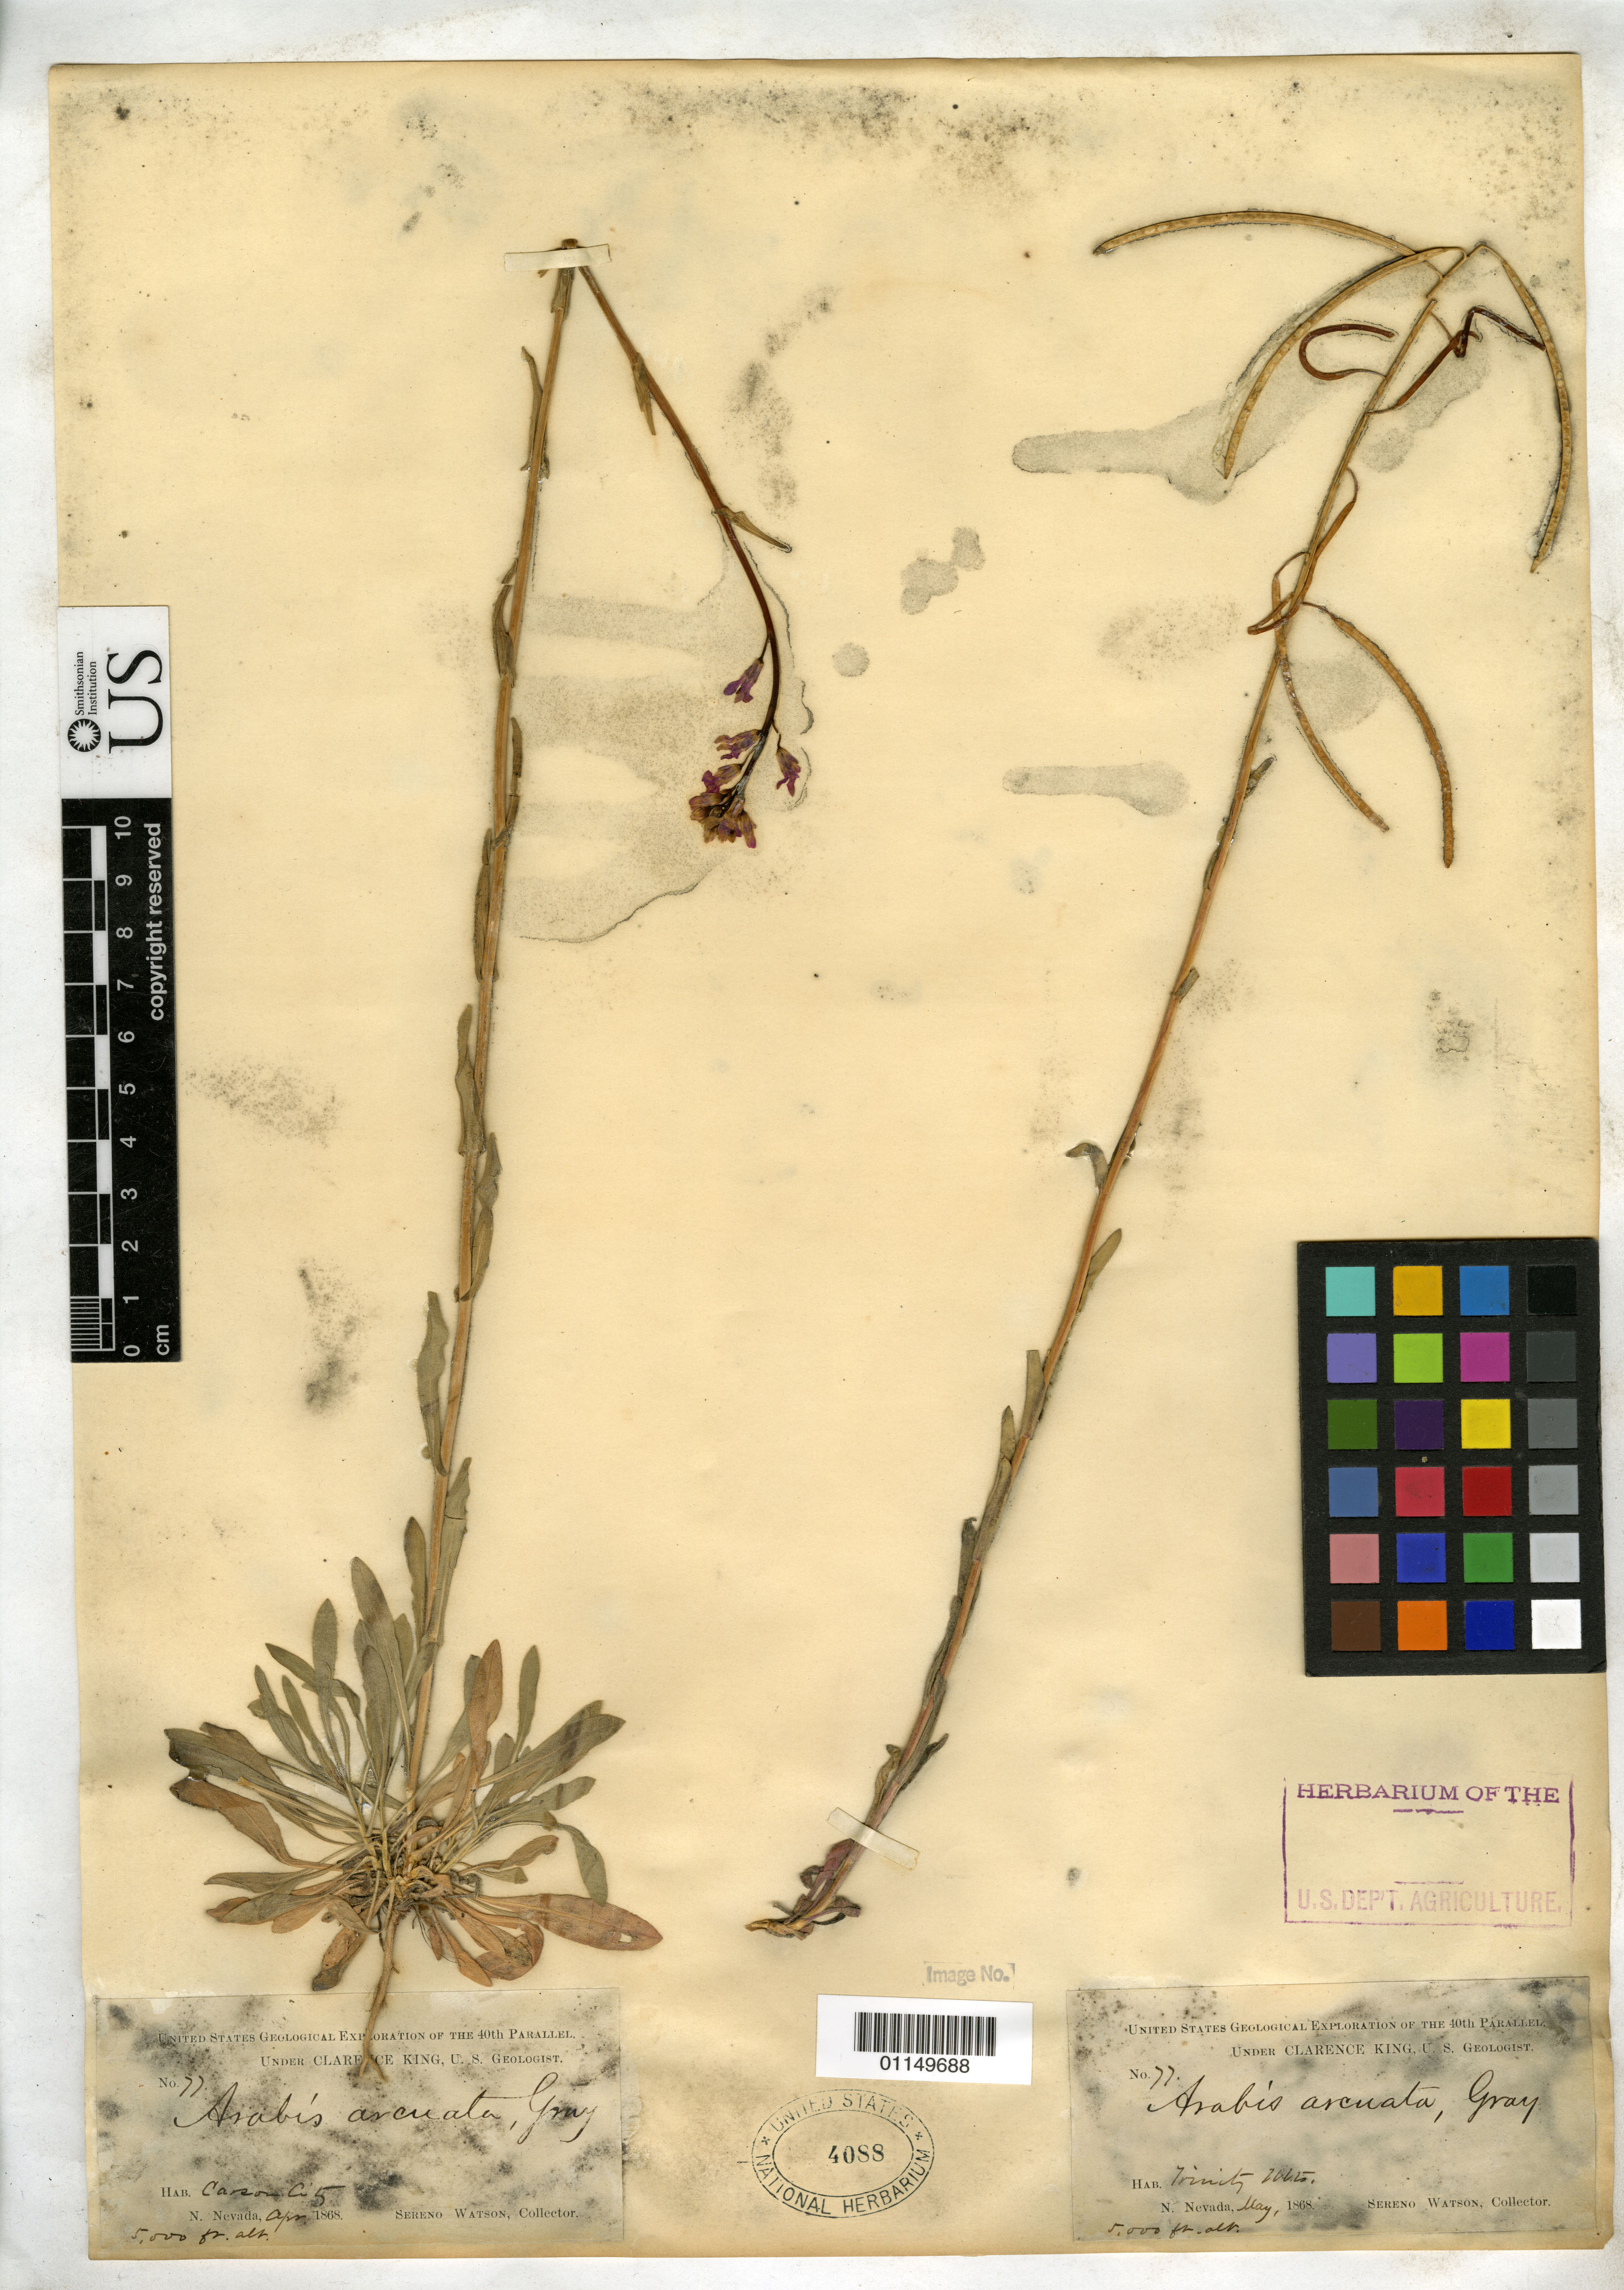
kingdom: Plantae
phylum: Tracheophyta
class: Magnoliopsida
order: Brassicales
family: Brassicaceae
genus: Arabis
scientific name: Arabis sparsiflora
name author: Nutt.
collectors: S. Watson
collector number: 77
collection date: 1868-04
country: United States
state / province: Utah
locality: Carson City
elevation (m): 1524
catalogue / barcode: US 4088